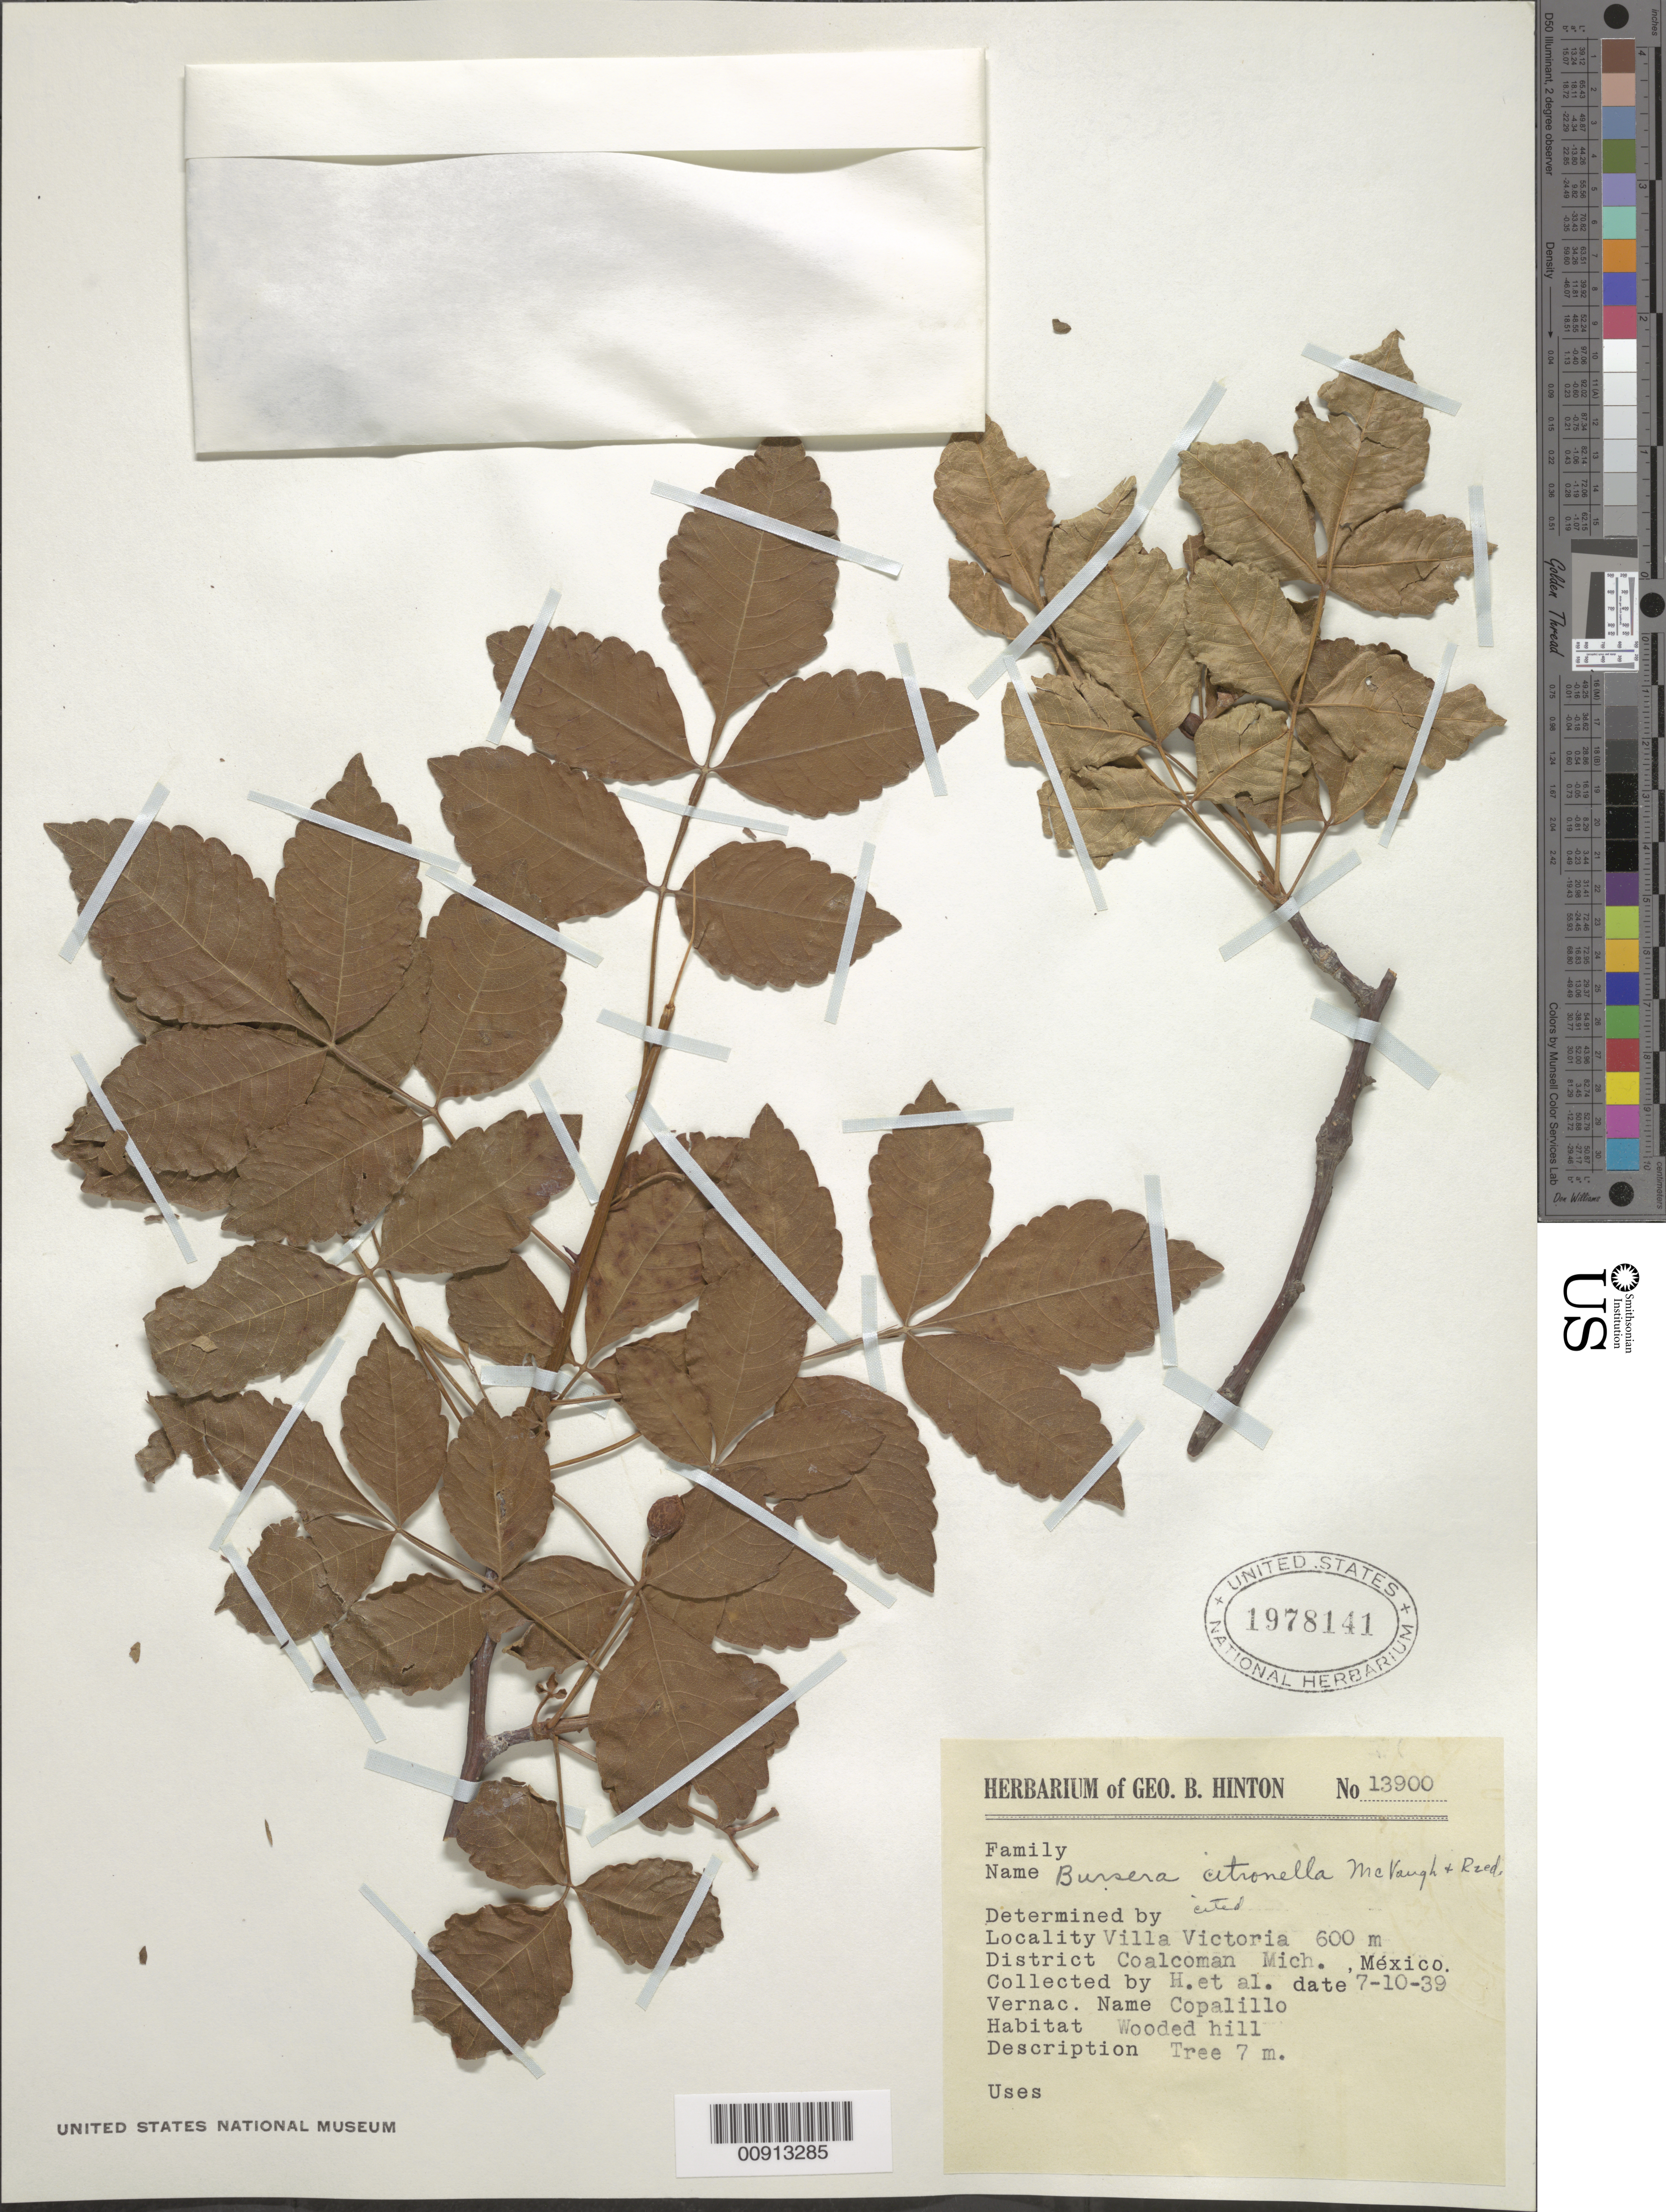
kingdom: Plantae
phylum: Tracheophyta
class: Magnoliopsida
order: Sapindales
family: Burseraceae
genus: Bursera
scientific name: Bursera citronella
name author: McVaugh & Rzed.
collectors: G. B. Hinton & et al.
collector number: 13900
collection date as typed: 10 Jul 1939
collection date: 1939-07-10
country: Mexico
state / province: Michoacán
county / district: Coalcomán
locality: Villa Victoria, District Coalcomán, Michoacán.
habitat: Wooded hill.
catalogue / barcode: US 1978141